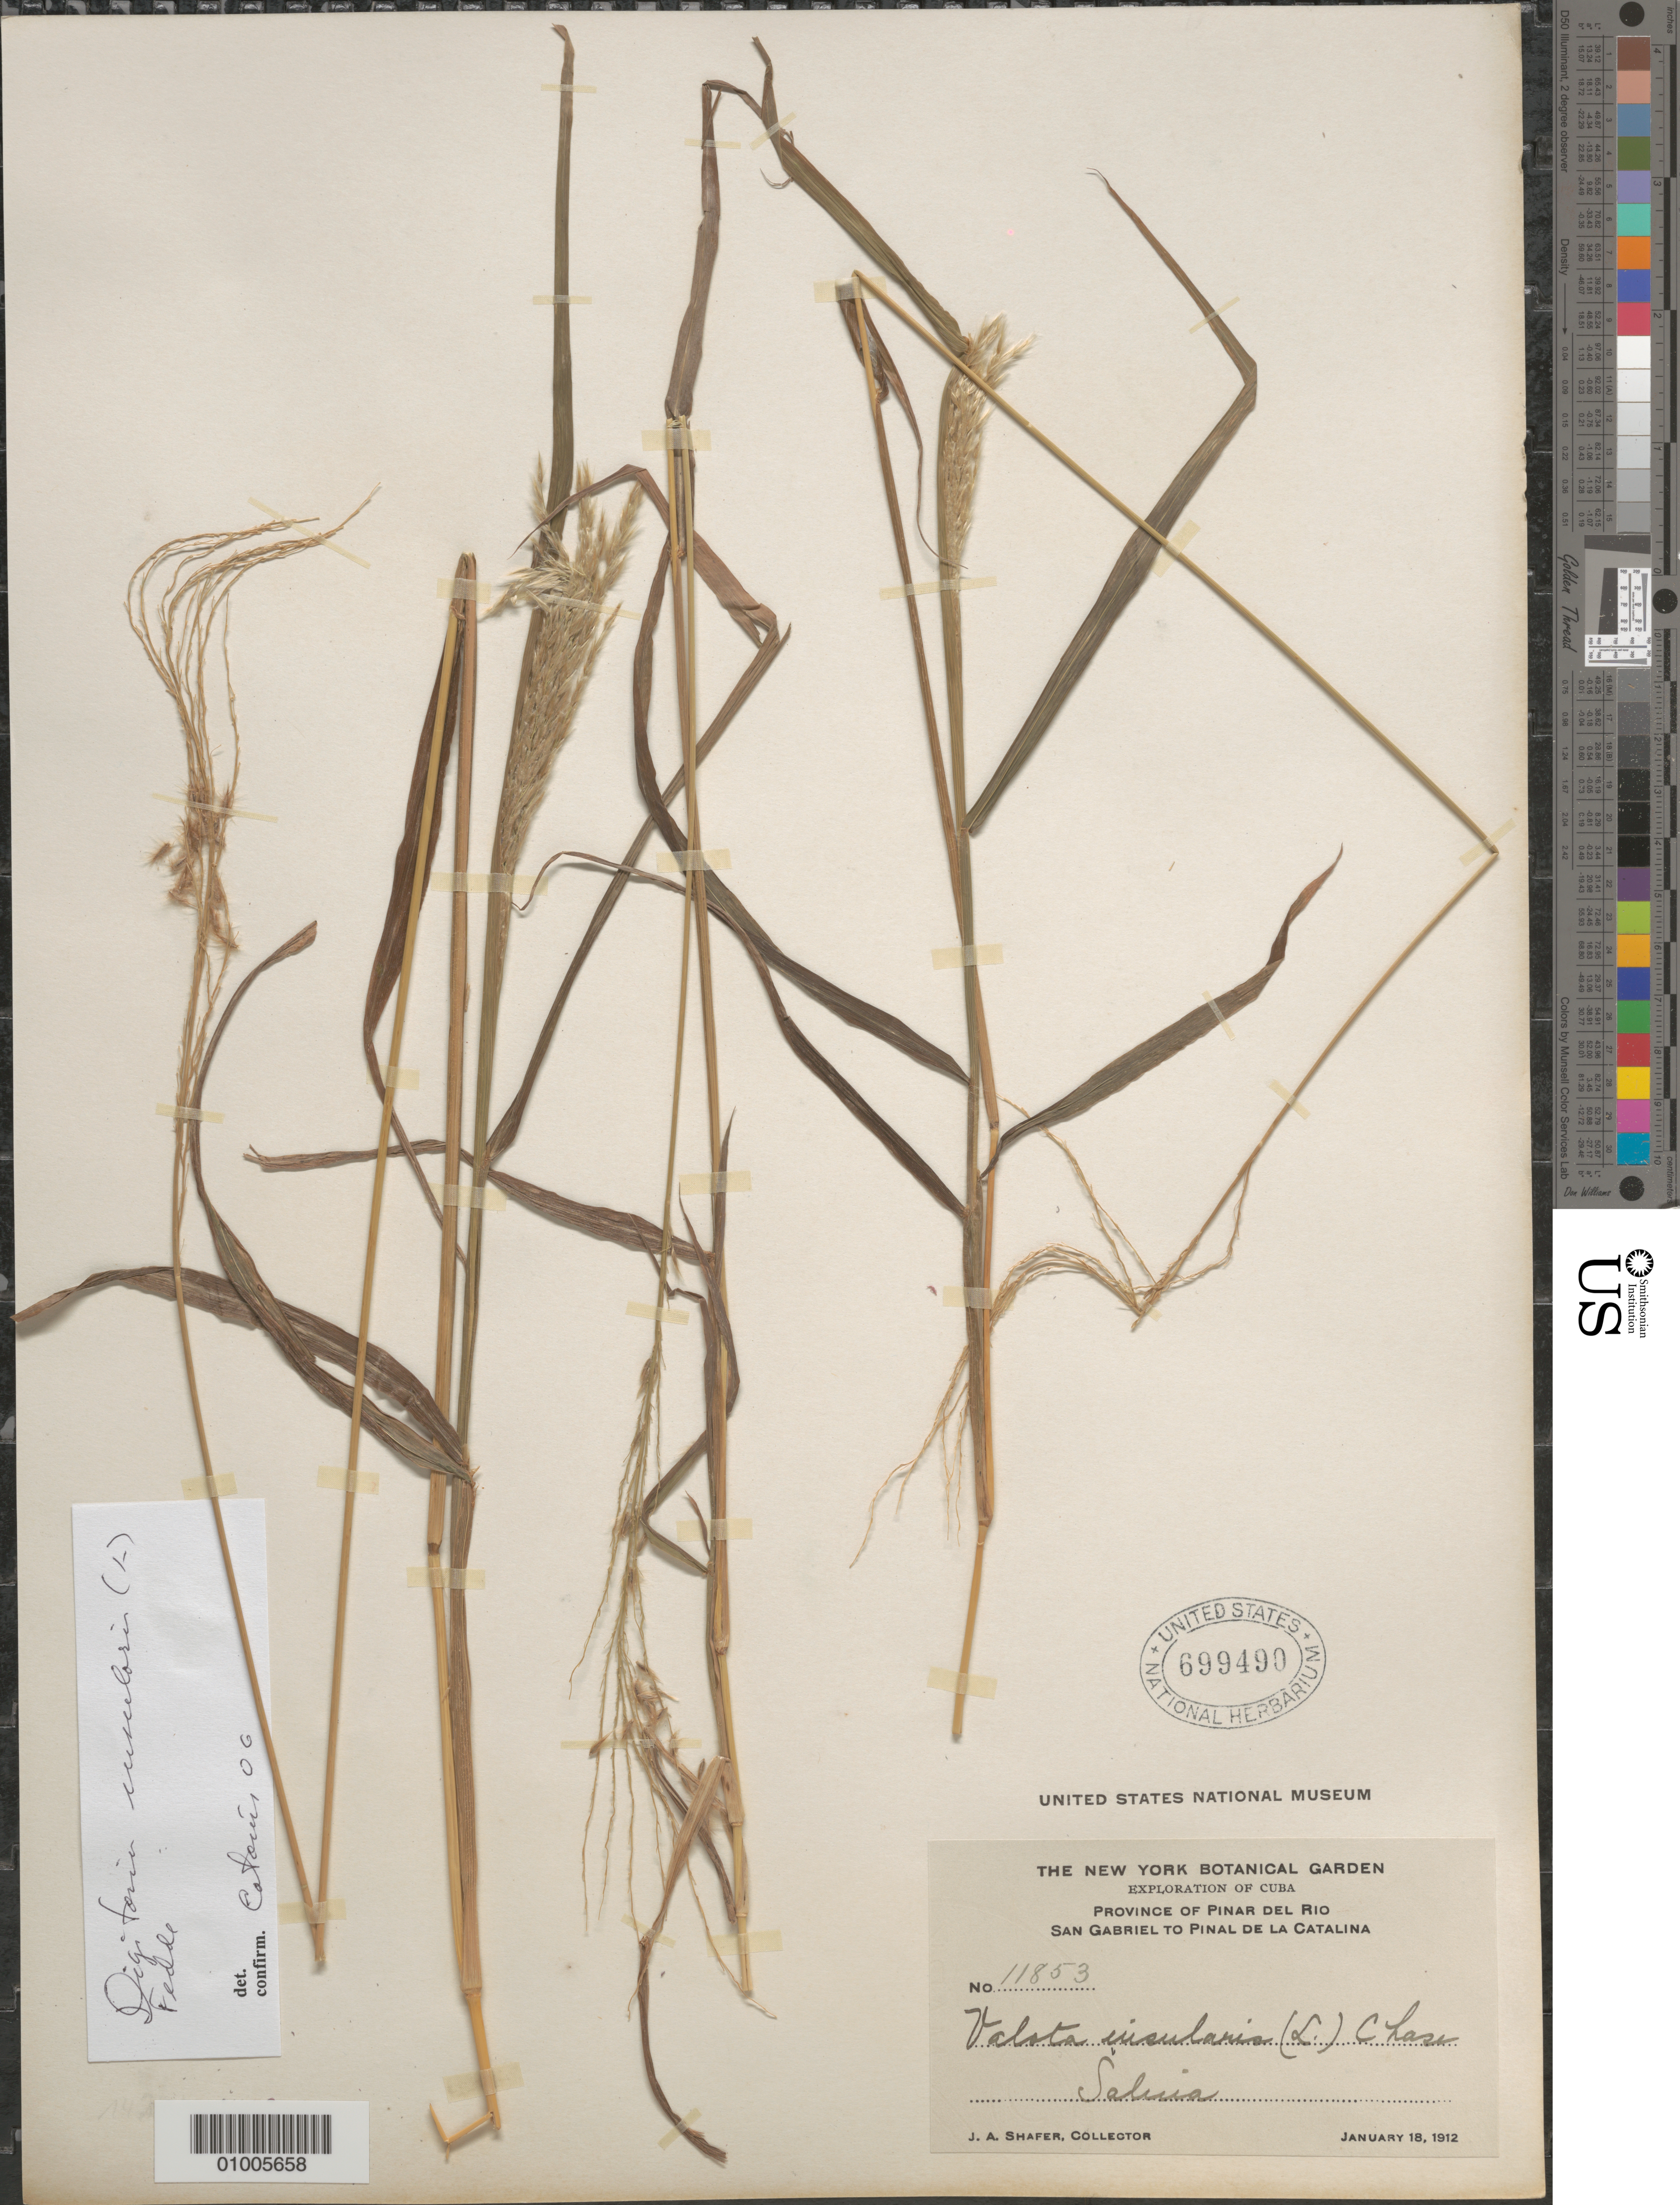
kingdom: Plantae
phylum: Tracheophyta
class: Liliopsida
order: Poales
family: Poaceae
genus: Digitaria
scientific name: Digitaria insularis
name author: (L.) Mez ex Ekman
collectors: J. A. Shafer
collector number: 11853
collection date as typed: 18 Jan 1912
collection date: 1912-01-18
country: Cuba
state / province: Pinar del Rio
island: Cuba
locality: San Gabriel to Pinal de la Catalina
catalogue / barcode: US 699490